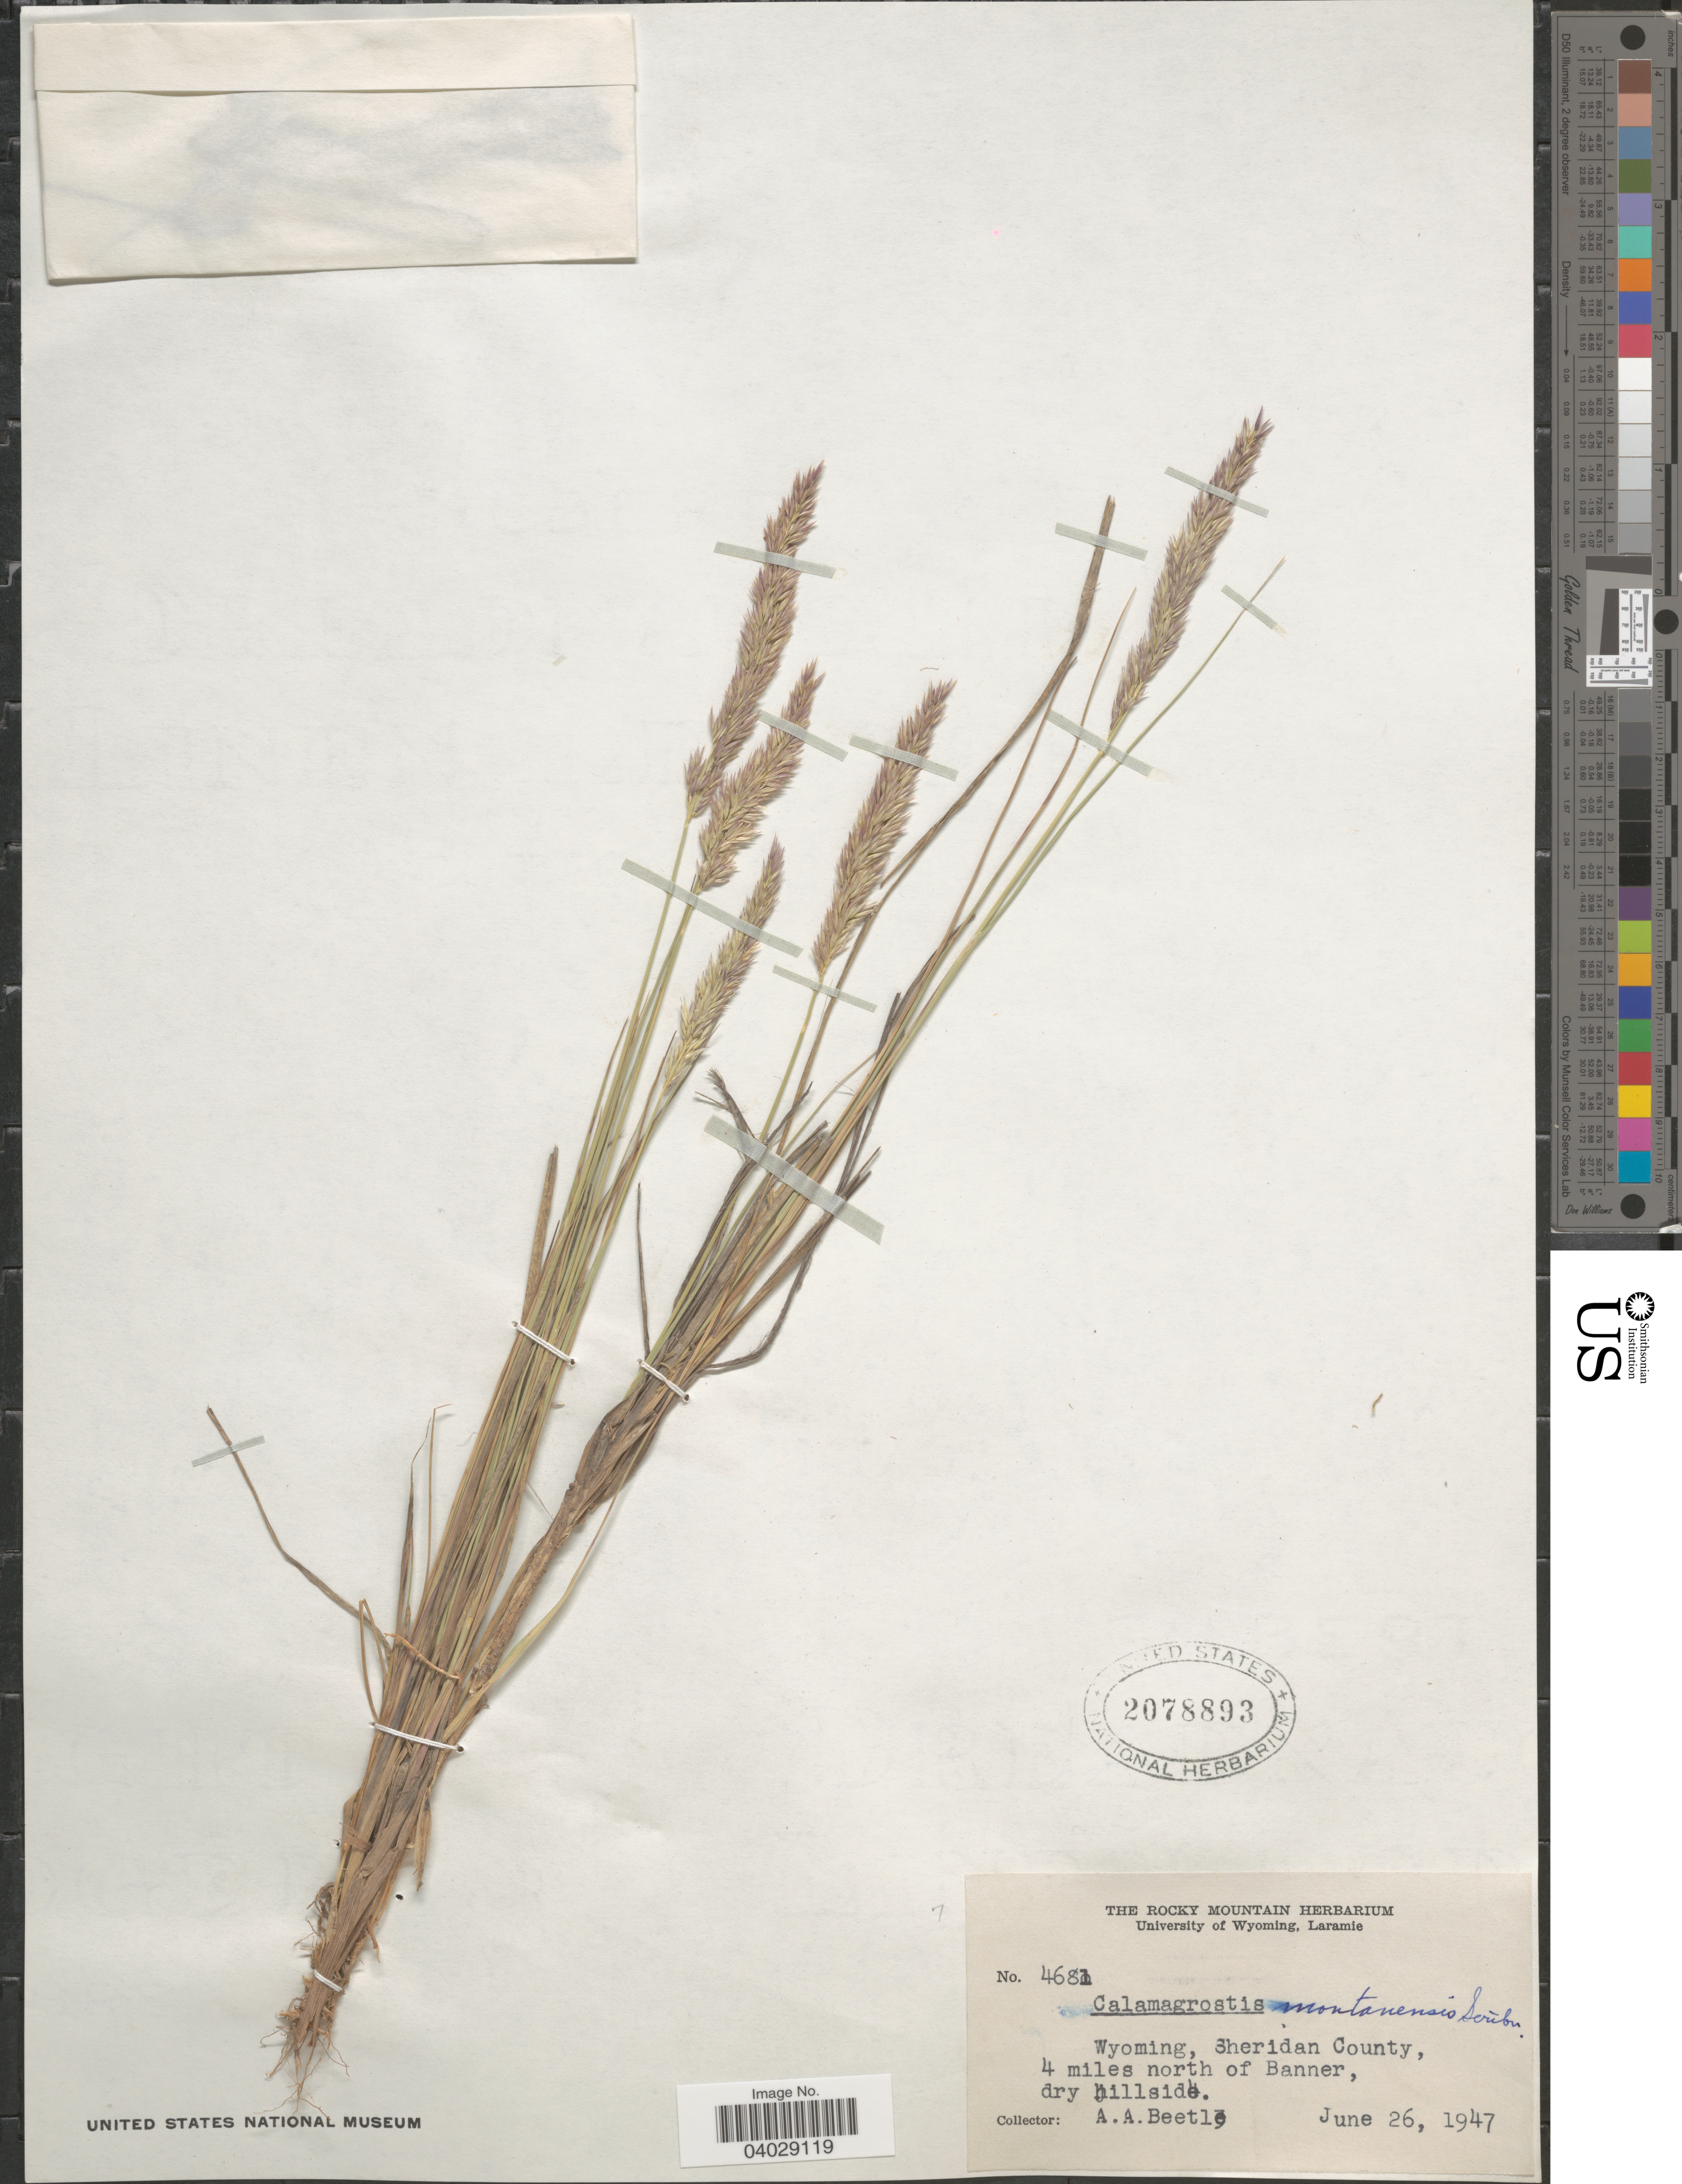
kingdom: Plantae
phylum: Tracheophyta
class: Liliopsida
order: Poales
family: Poaceae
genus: Calamagrostis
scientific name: Calamagrostis montanensis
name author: Scribn. ex Vasey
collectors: A. A. Beetle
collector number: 4681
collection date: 1947-06-26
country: United States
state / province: Wyoming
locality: Sheridan County, 4 miles north of Banner.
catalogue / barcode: US 2078893